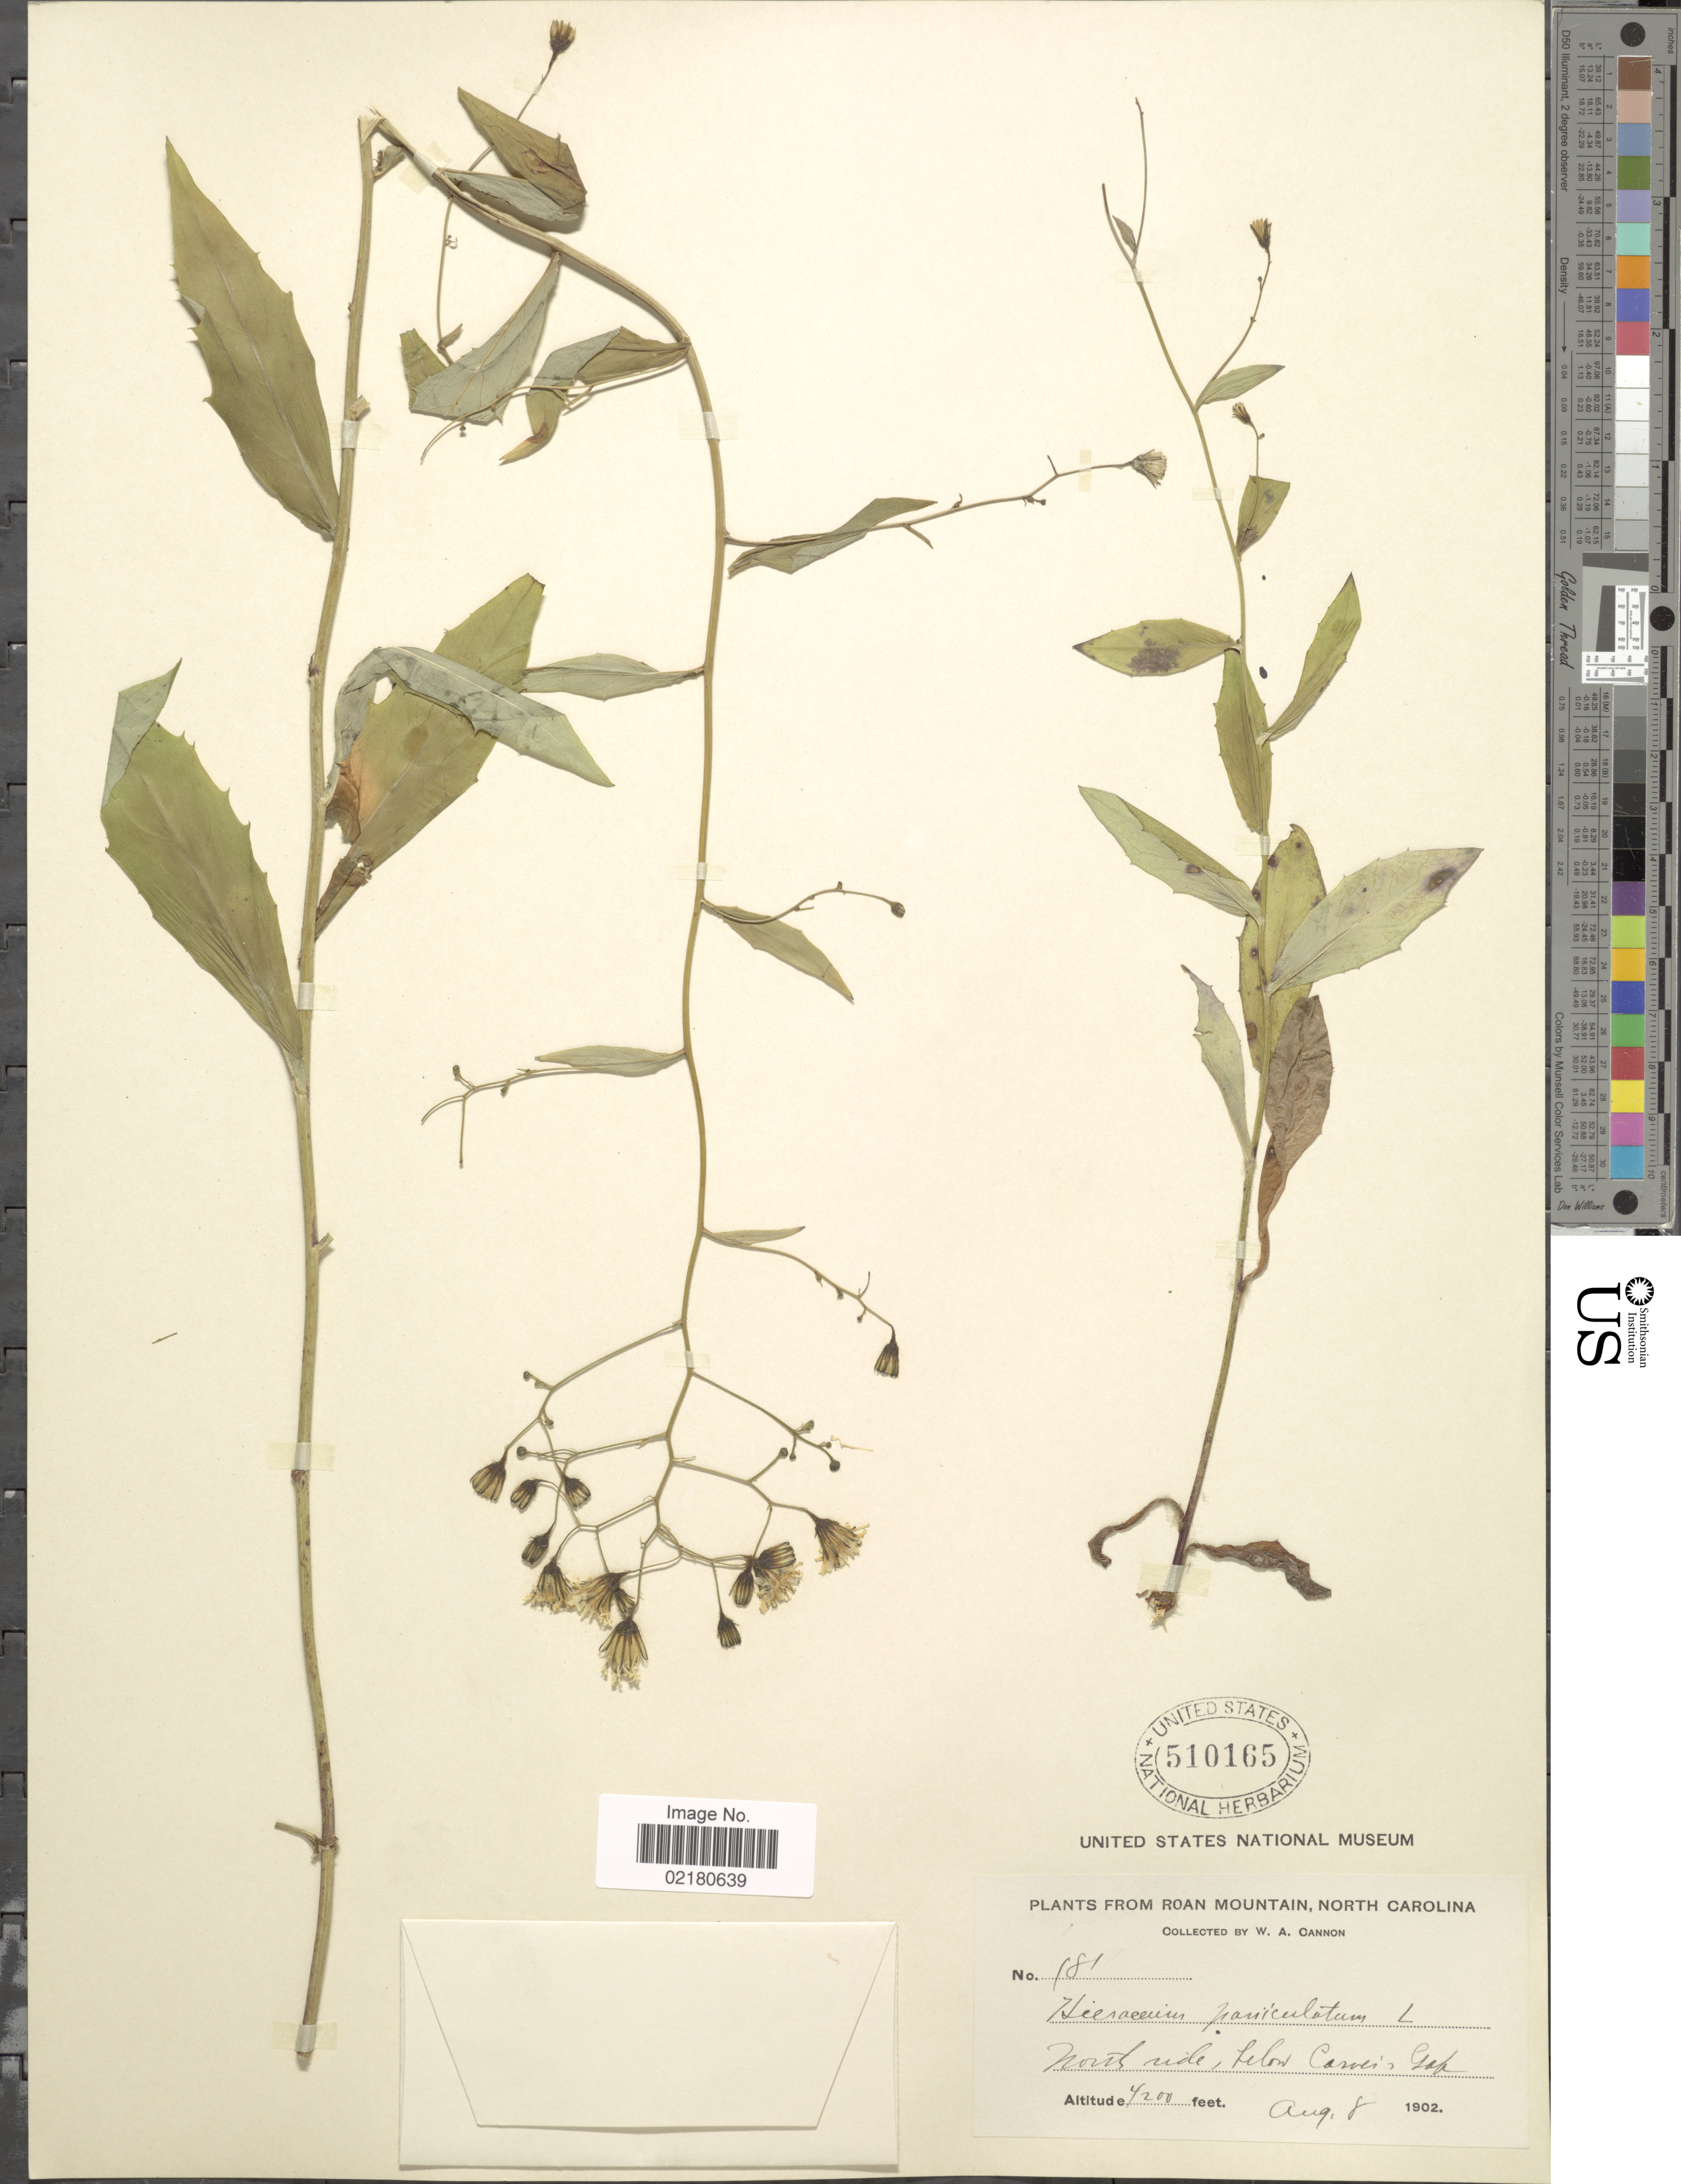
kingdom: Plantae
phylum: Tracheophyta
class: Magnoliopsida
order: Asterales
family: Asteraceae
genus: Hieracium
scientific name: Hieracium paniculatum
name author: L.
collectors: W. Cannon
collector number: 181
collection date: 1902-08-08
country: United States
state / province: North Carolina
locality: Roan Mounain, North side, below Carver's Gap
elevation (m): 1280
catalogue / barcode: US 510165